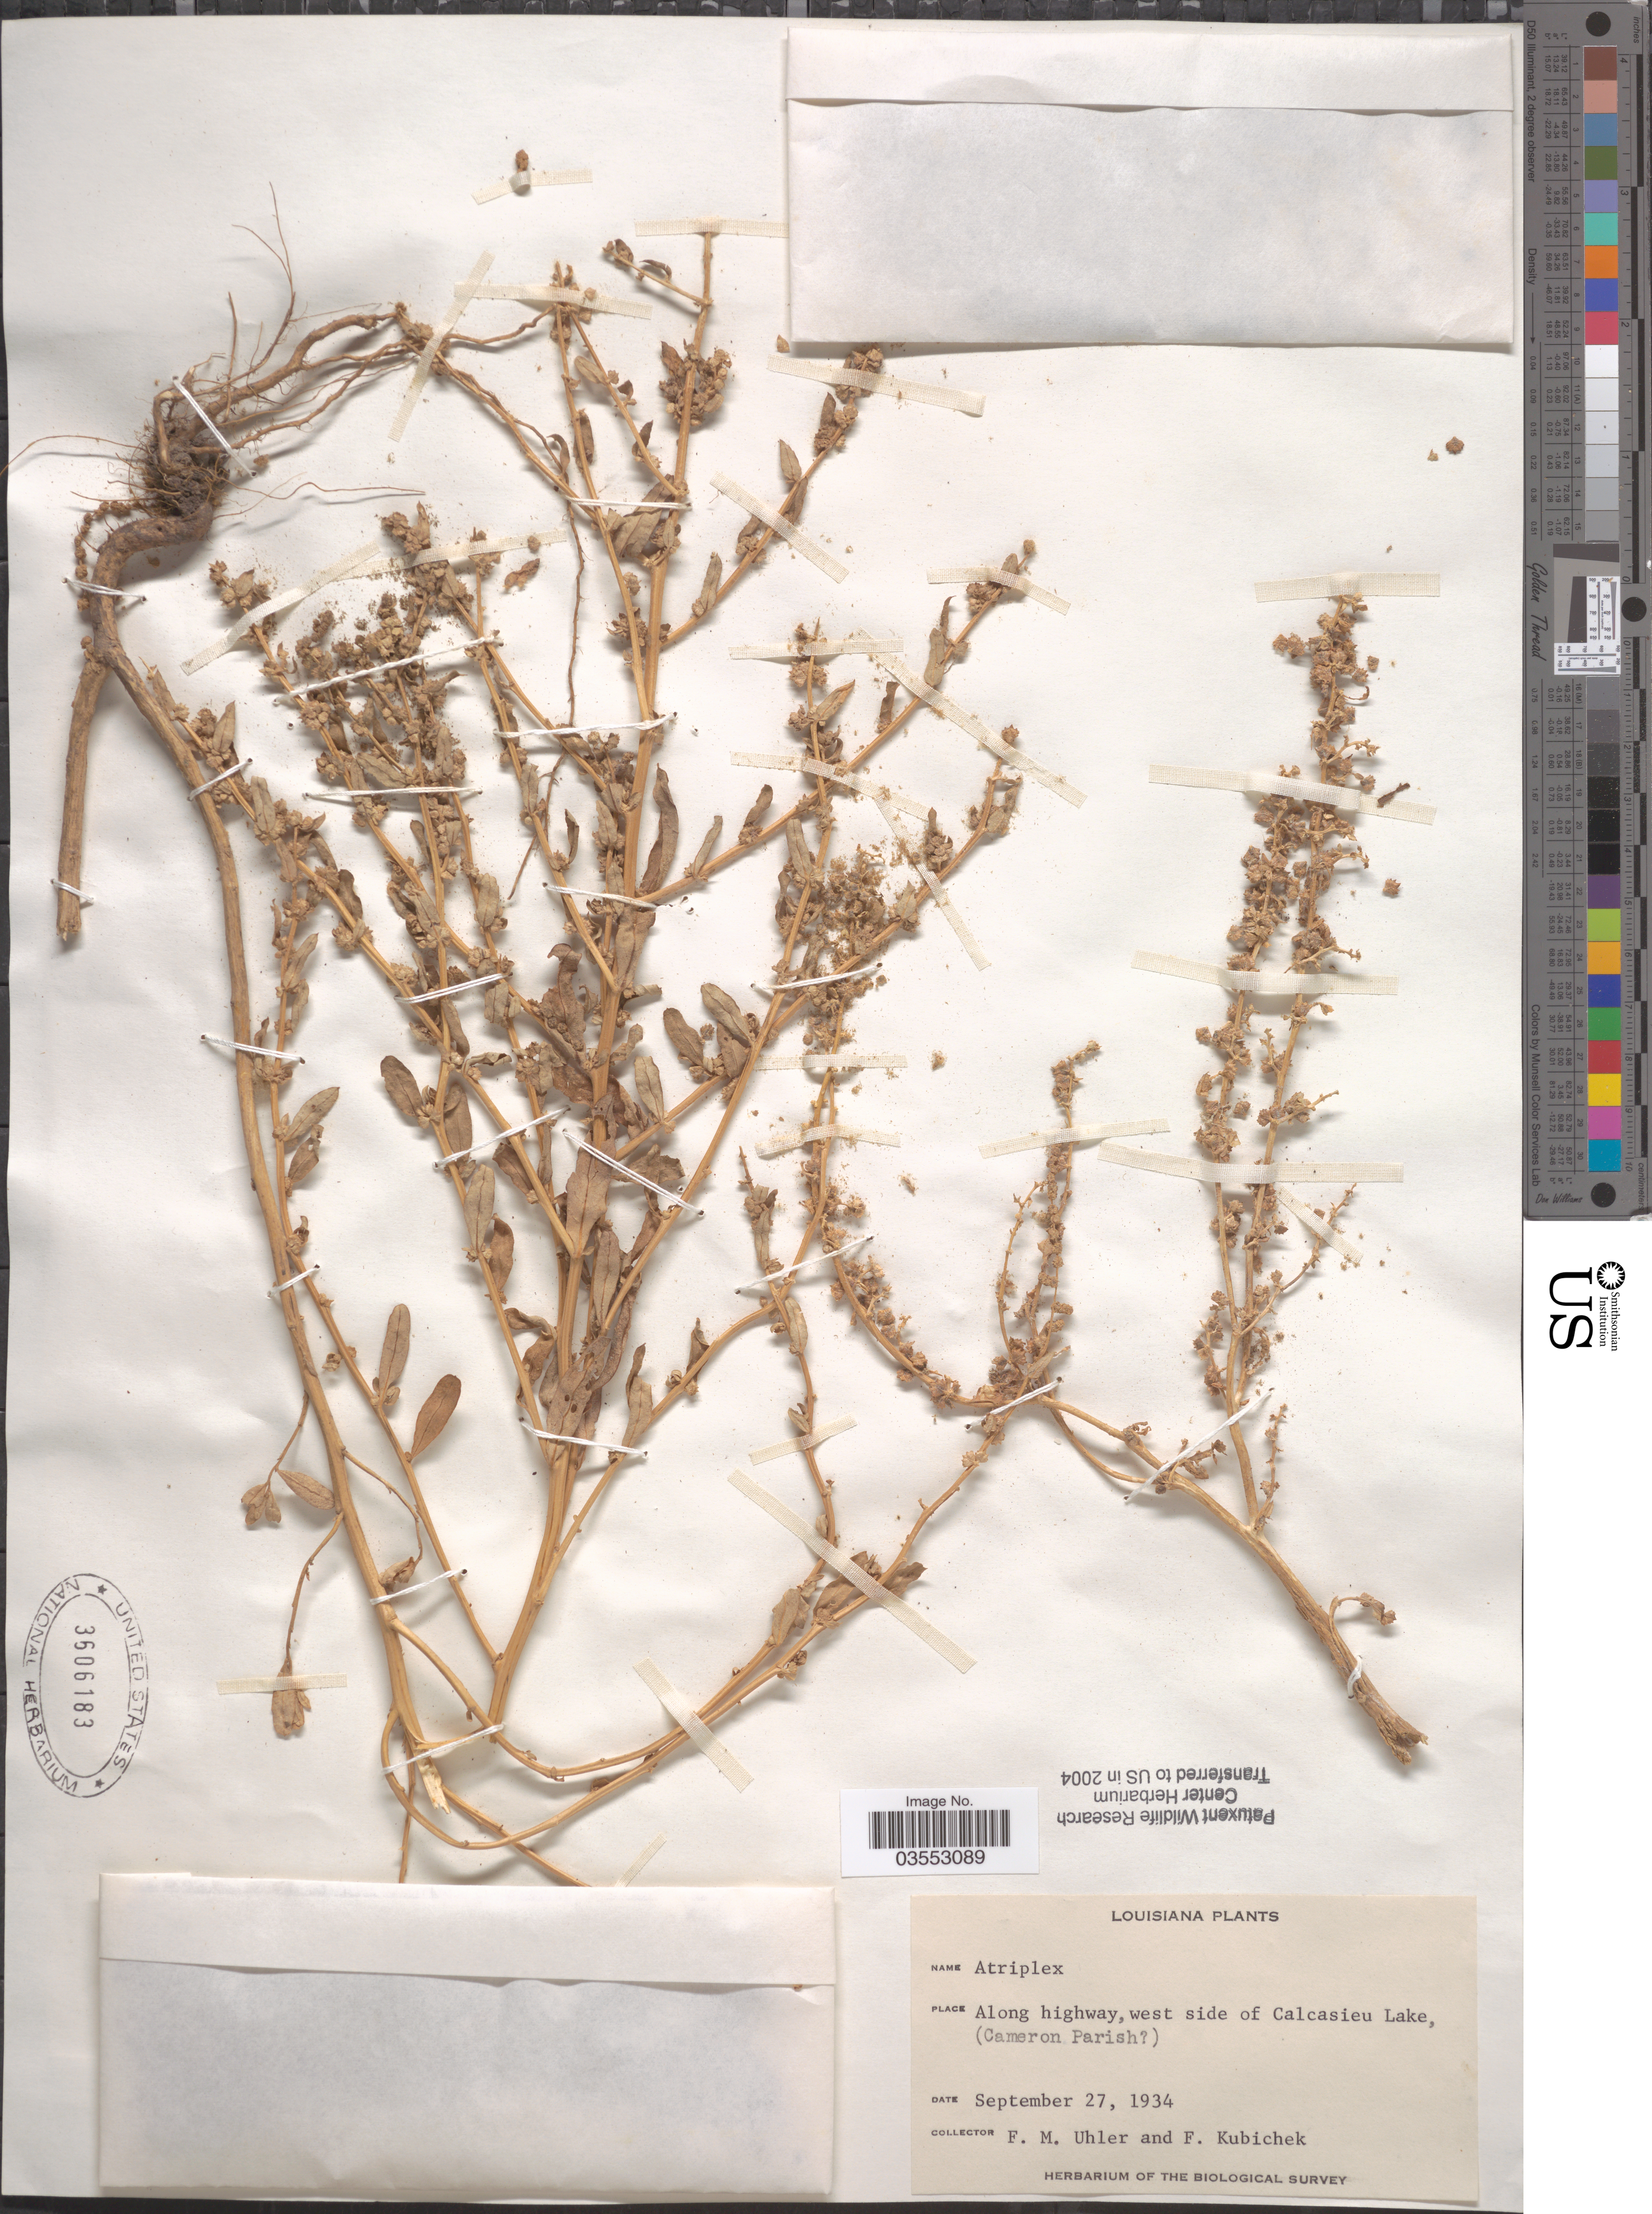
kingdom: Plantae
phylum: Tracheophyta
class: Magnoliopsida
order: Caryophyllales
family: Amaranthaceae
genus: Atriplex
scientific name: Atriplex sp.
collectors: F. M. Uhler & F. Kubichek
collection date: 1934-09-27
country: United States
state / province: Louisiana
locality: Along highway, west side of Calcasieu Lake, (Cameron Parish [unsure placement]).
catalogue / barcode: US 3606183